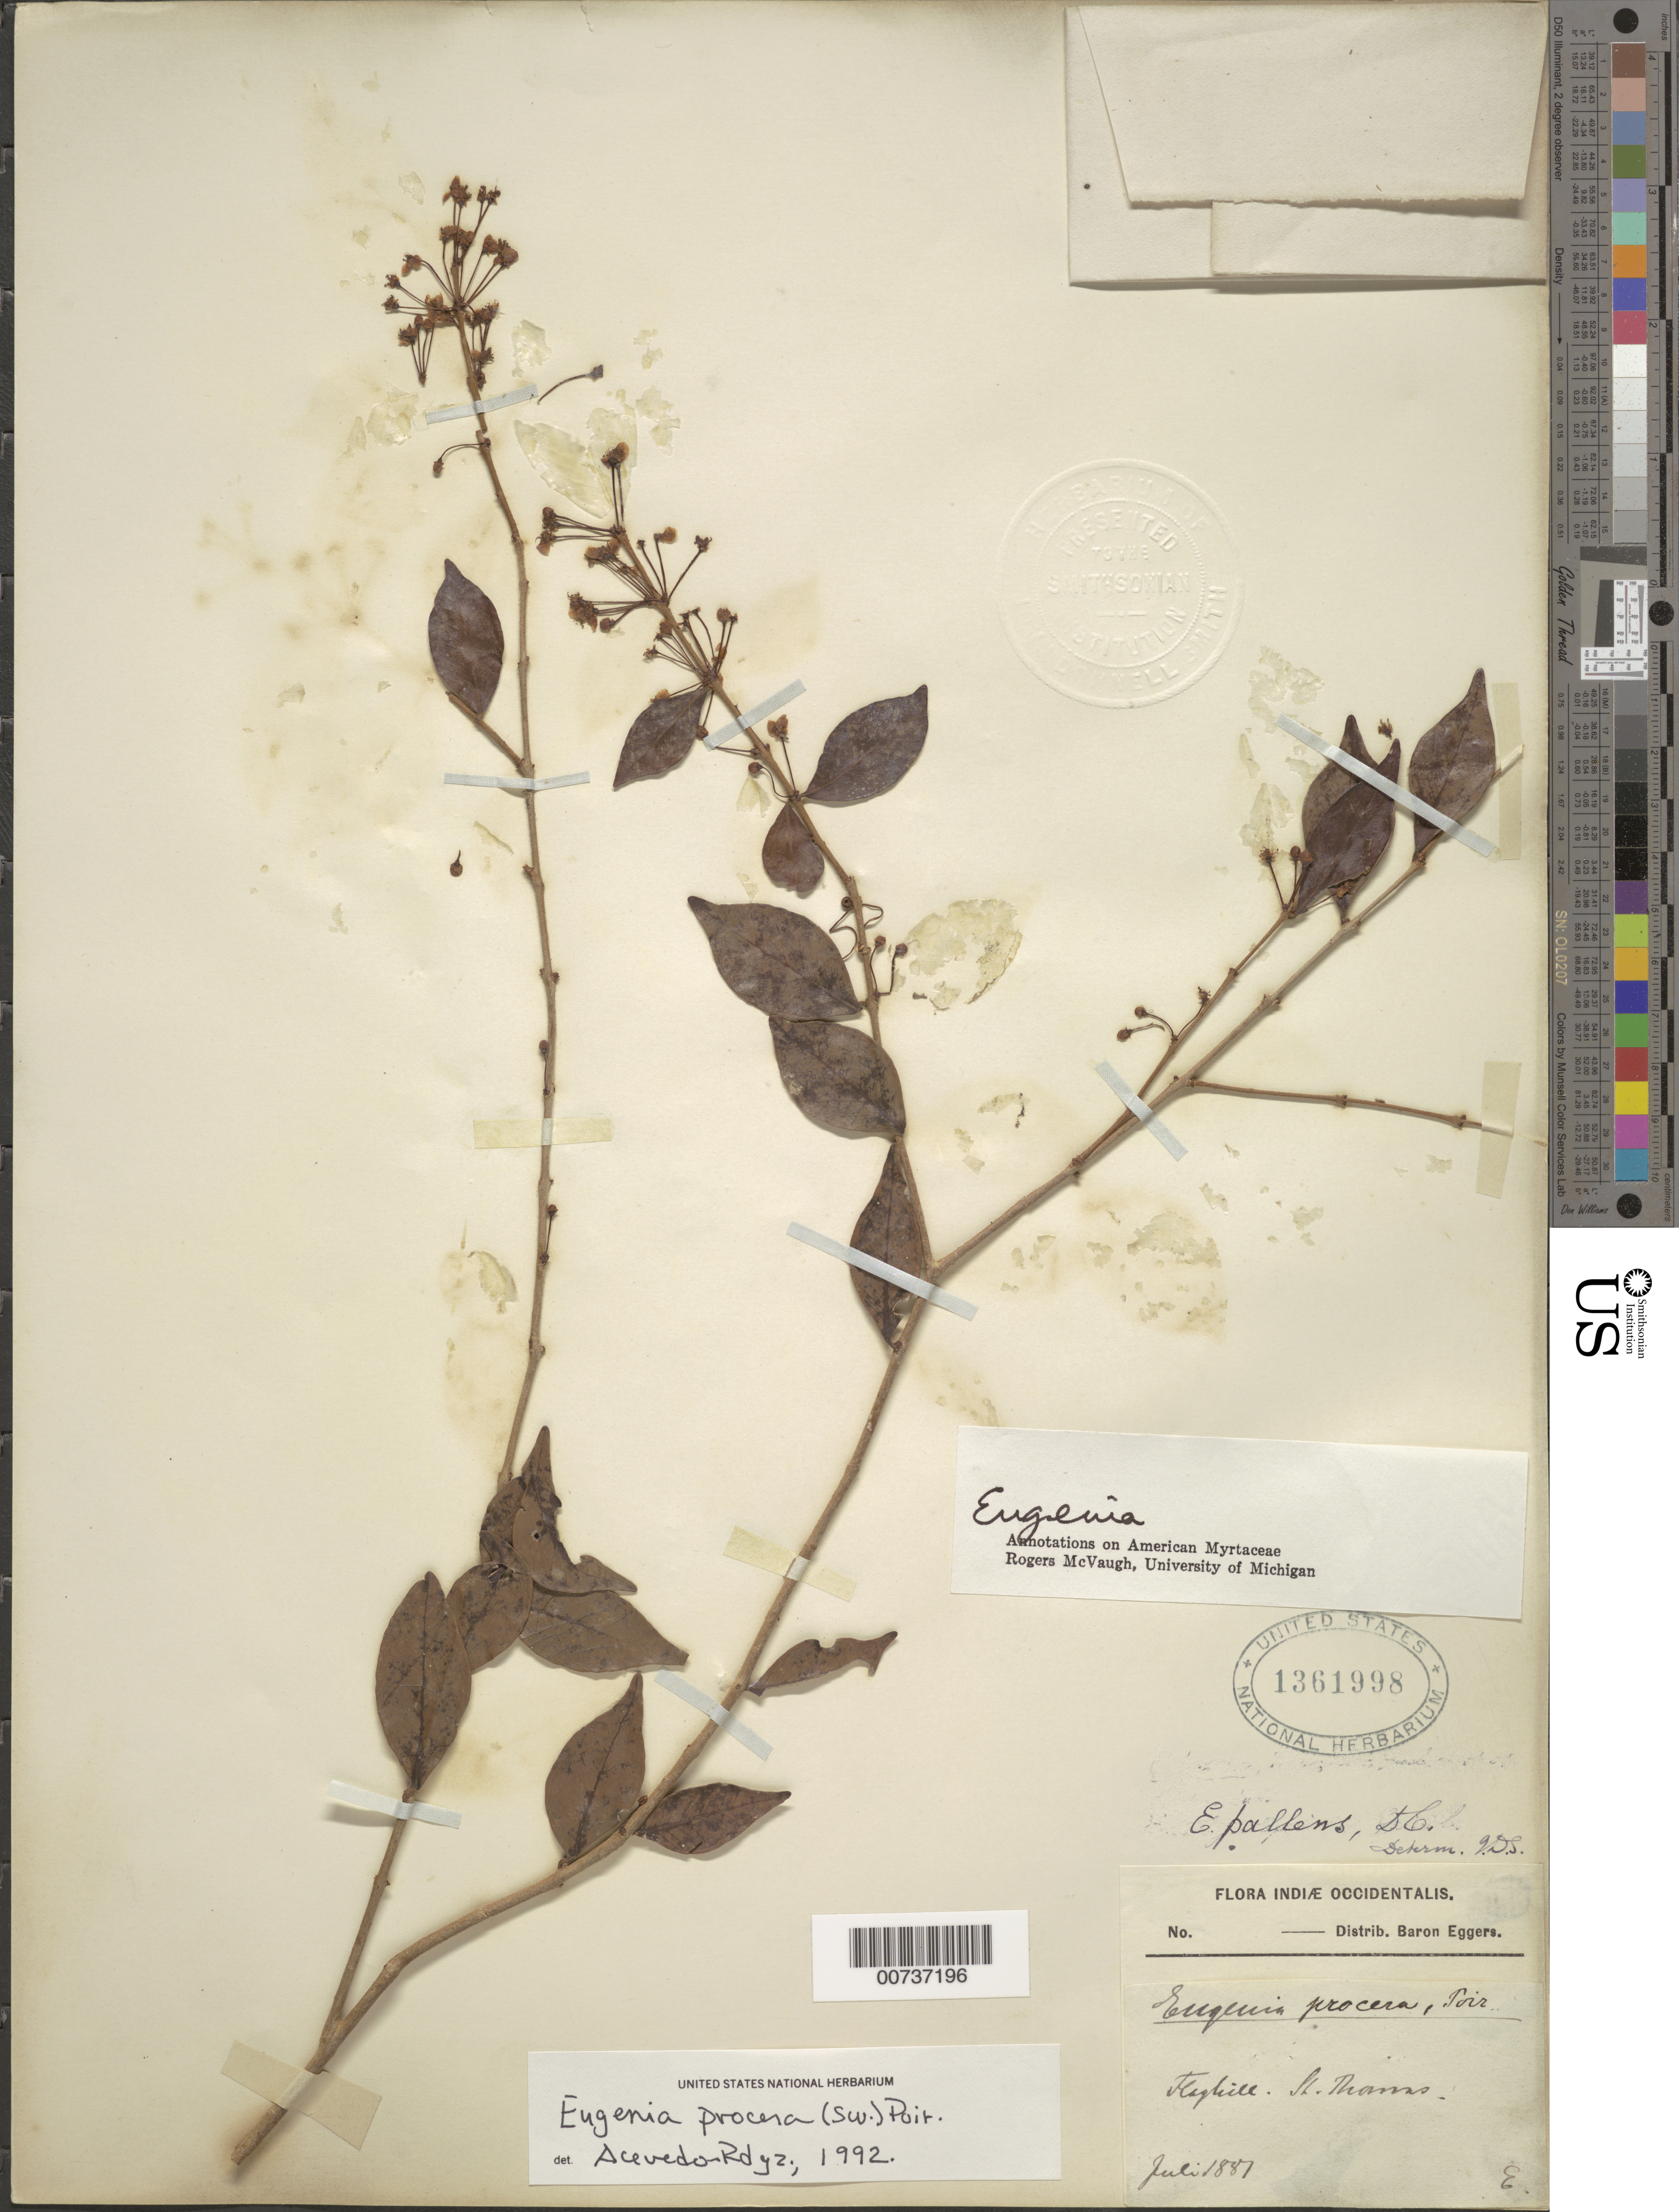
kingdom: Plantae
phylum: Tracheophyta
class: Magnoliopsida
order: Myrtales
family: Myrtaceae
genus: Eugenia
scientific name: Eugenia procera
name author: (Sw.) Poir.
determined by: Acevedo-Rodríguez, P., (BOT), Smithsonian Institution - National Museum of Natural History (UNITED STATES)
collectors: H. F. A. von Eggers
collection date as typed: Jul 1881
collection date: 1881-07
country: U.S. Virgin Islands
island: St. Thomas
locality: Flaghill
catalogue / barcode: US 1361998